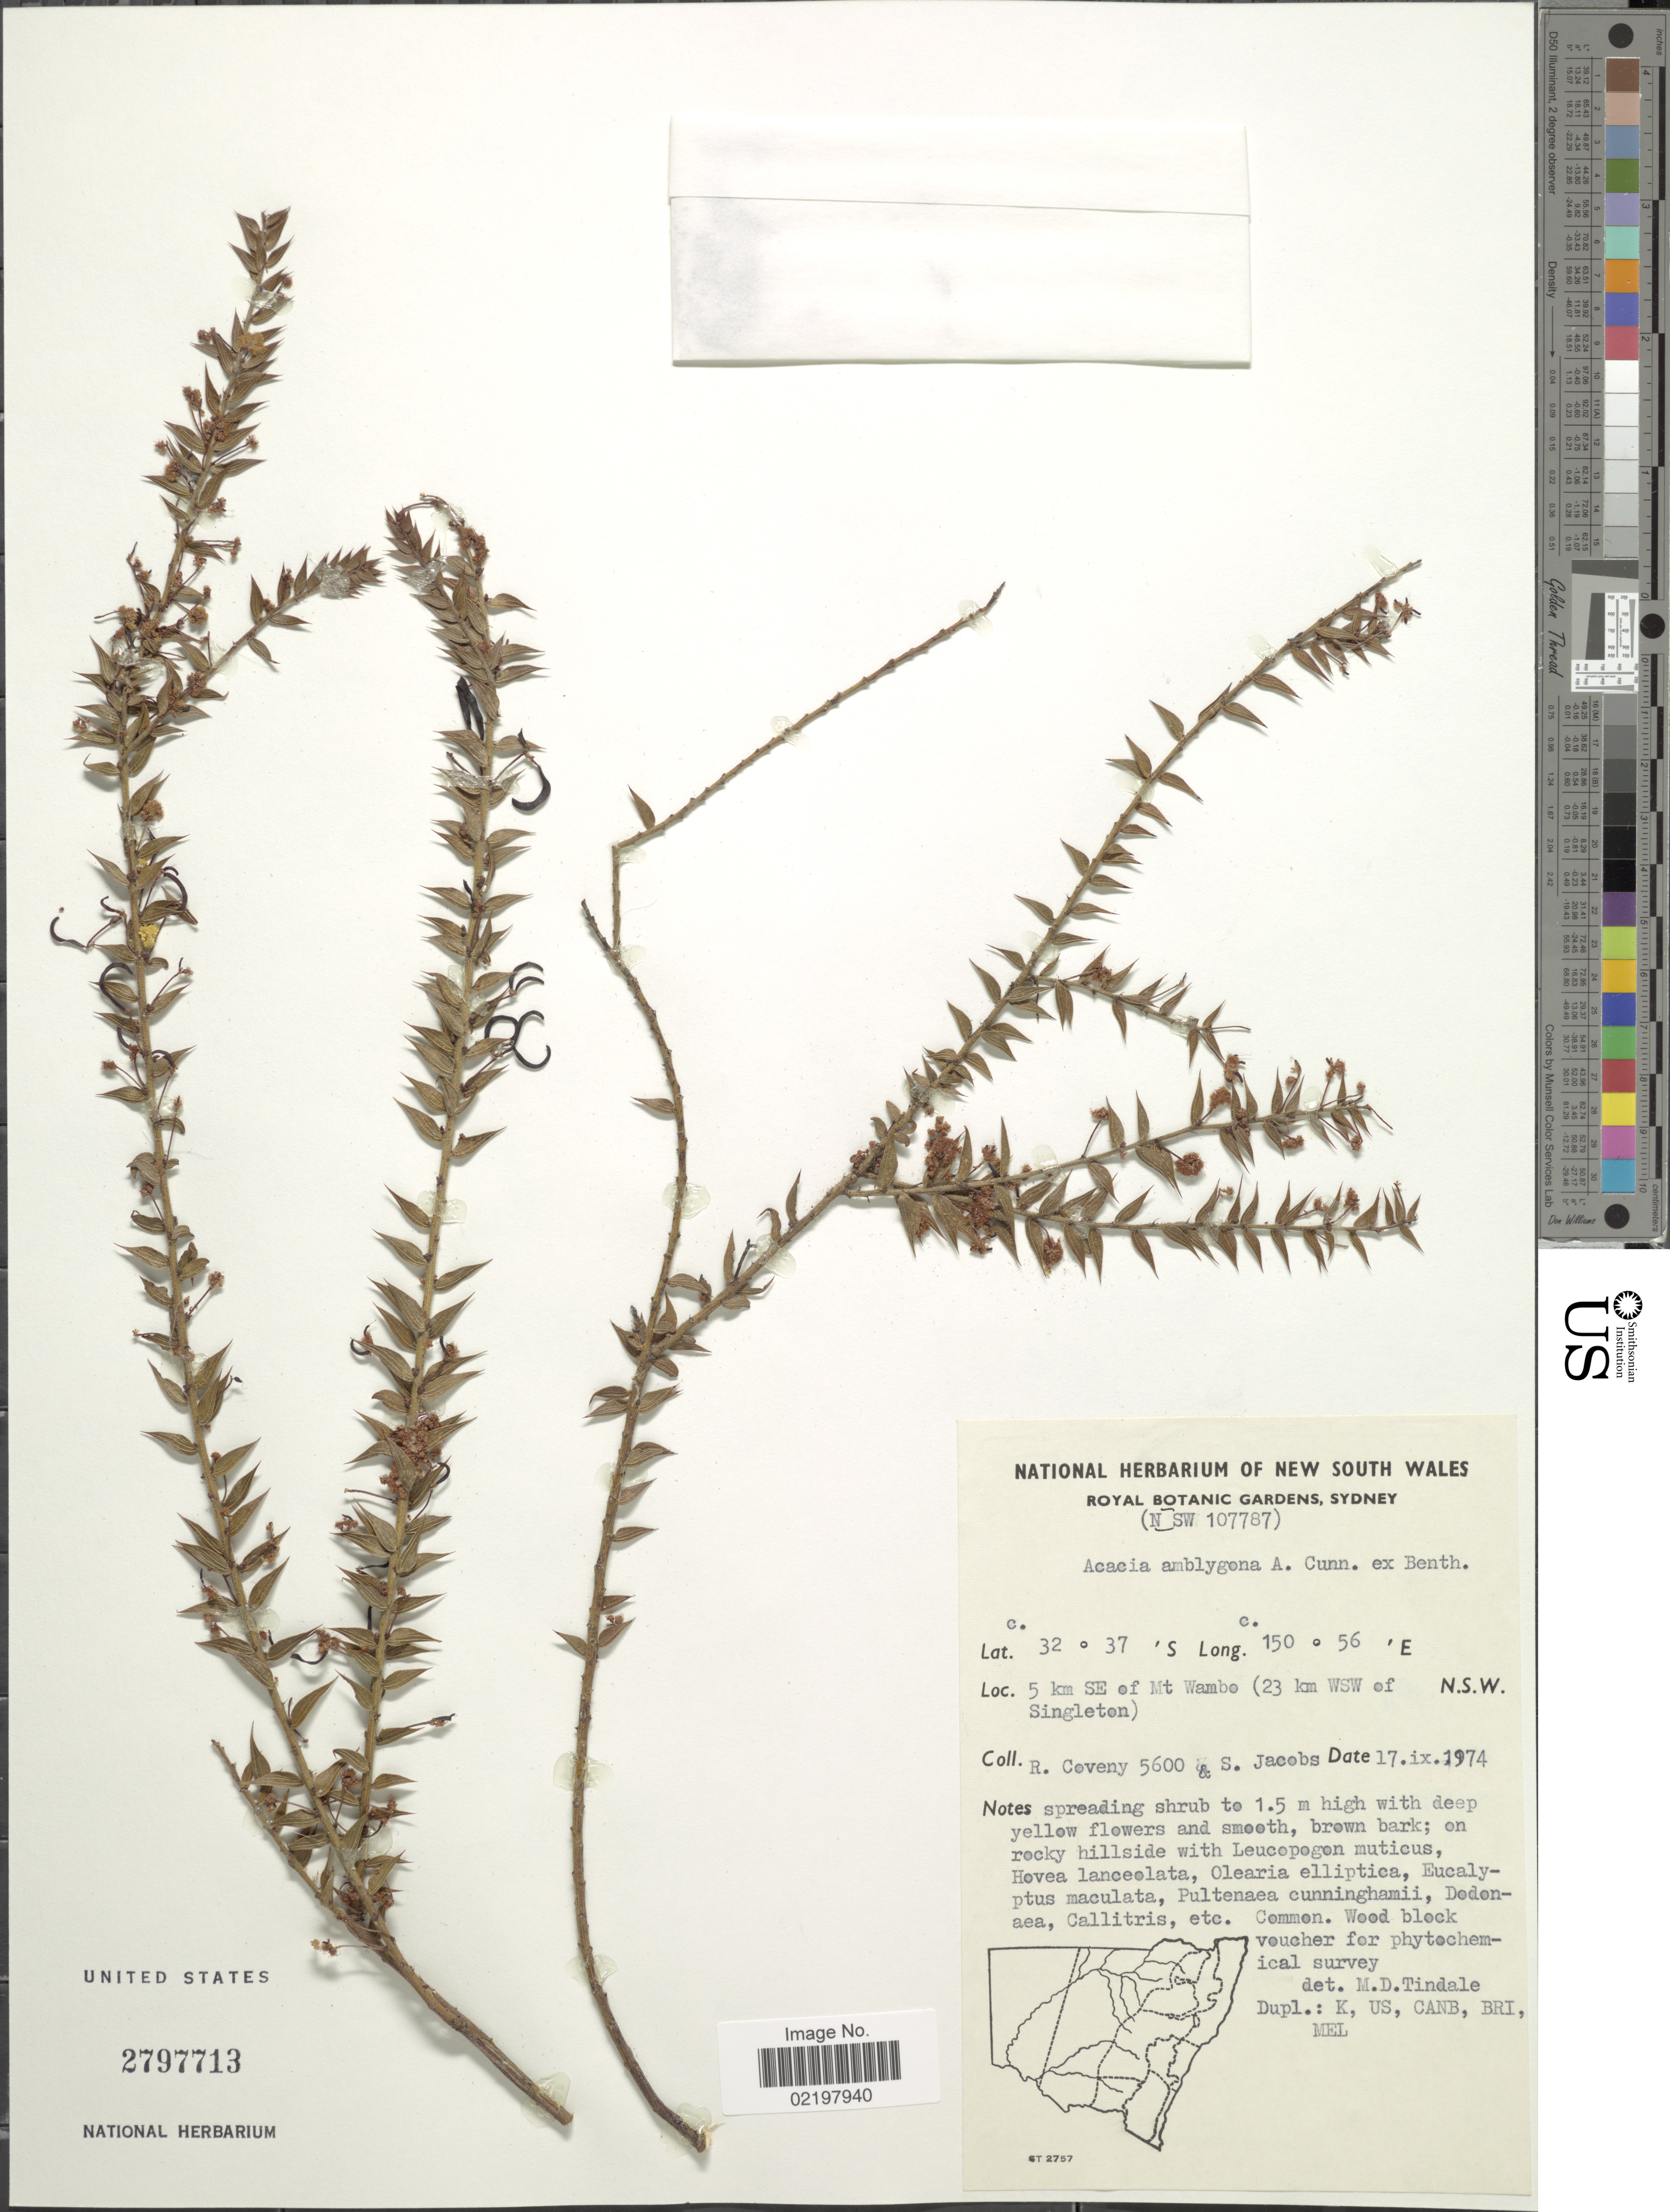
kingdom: Plantae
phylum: Tracheophyta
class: Magnoliopsida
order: Fabales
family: Fabaceae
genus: Acacia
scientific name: Acacia amblygona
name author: Benth.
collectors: R. Coveny & S. Jacobs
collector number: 5600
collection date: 1974-09-17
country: Australia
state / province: New South Wales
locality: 5 km SE of Mt Wambo (23 km WSW of Singleton) N.S.W.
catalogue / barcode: US 2797713